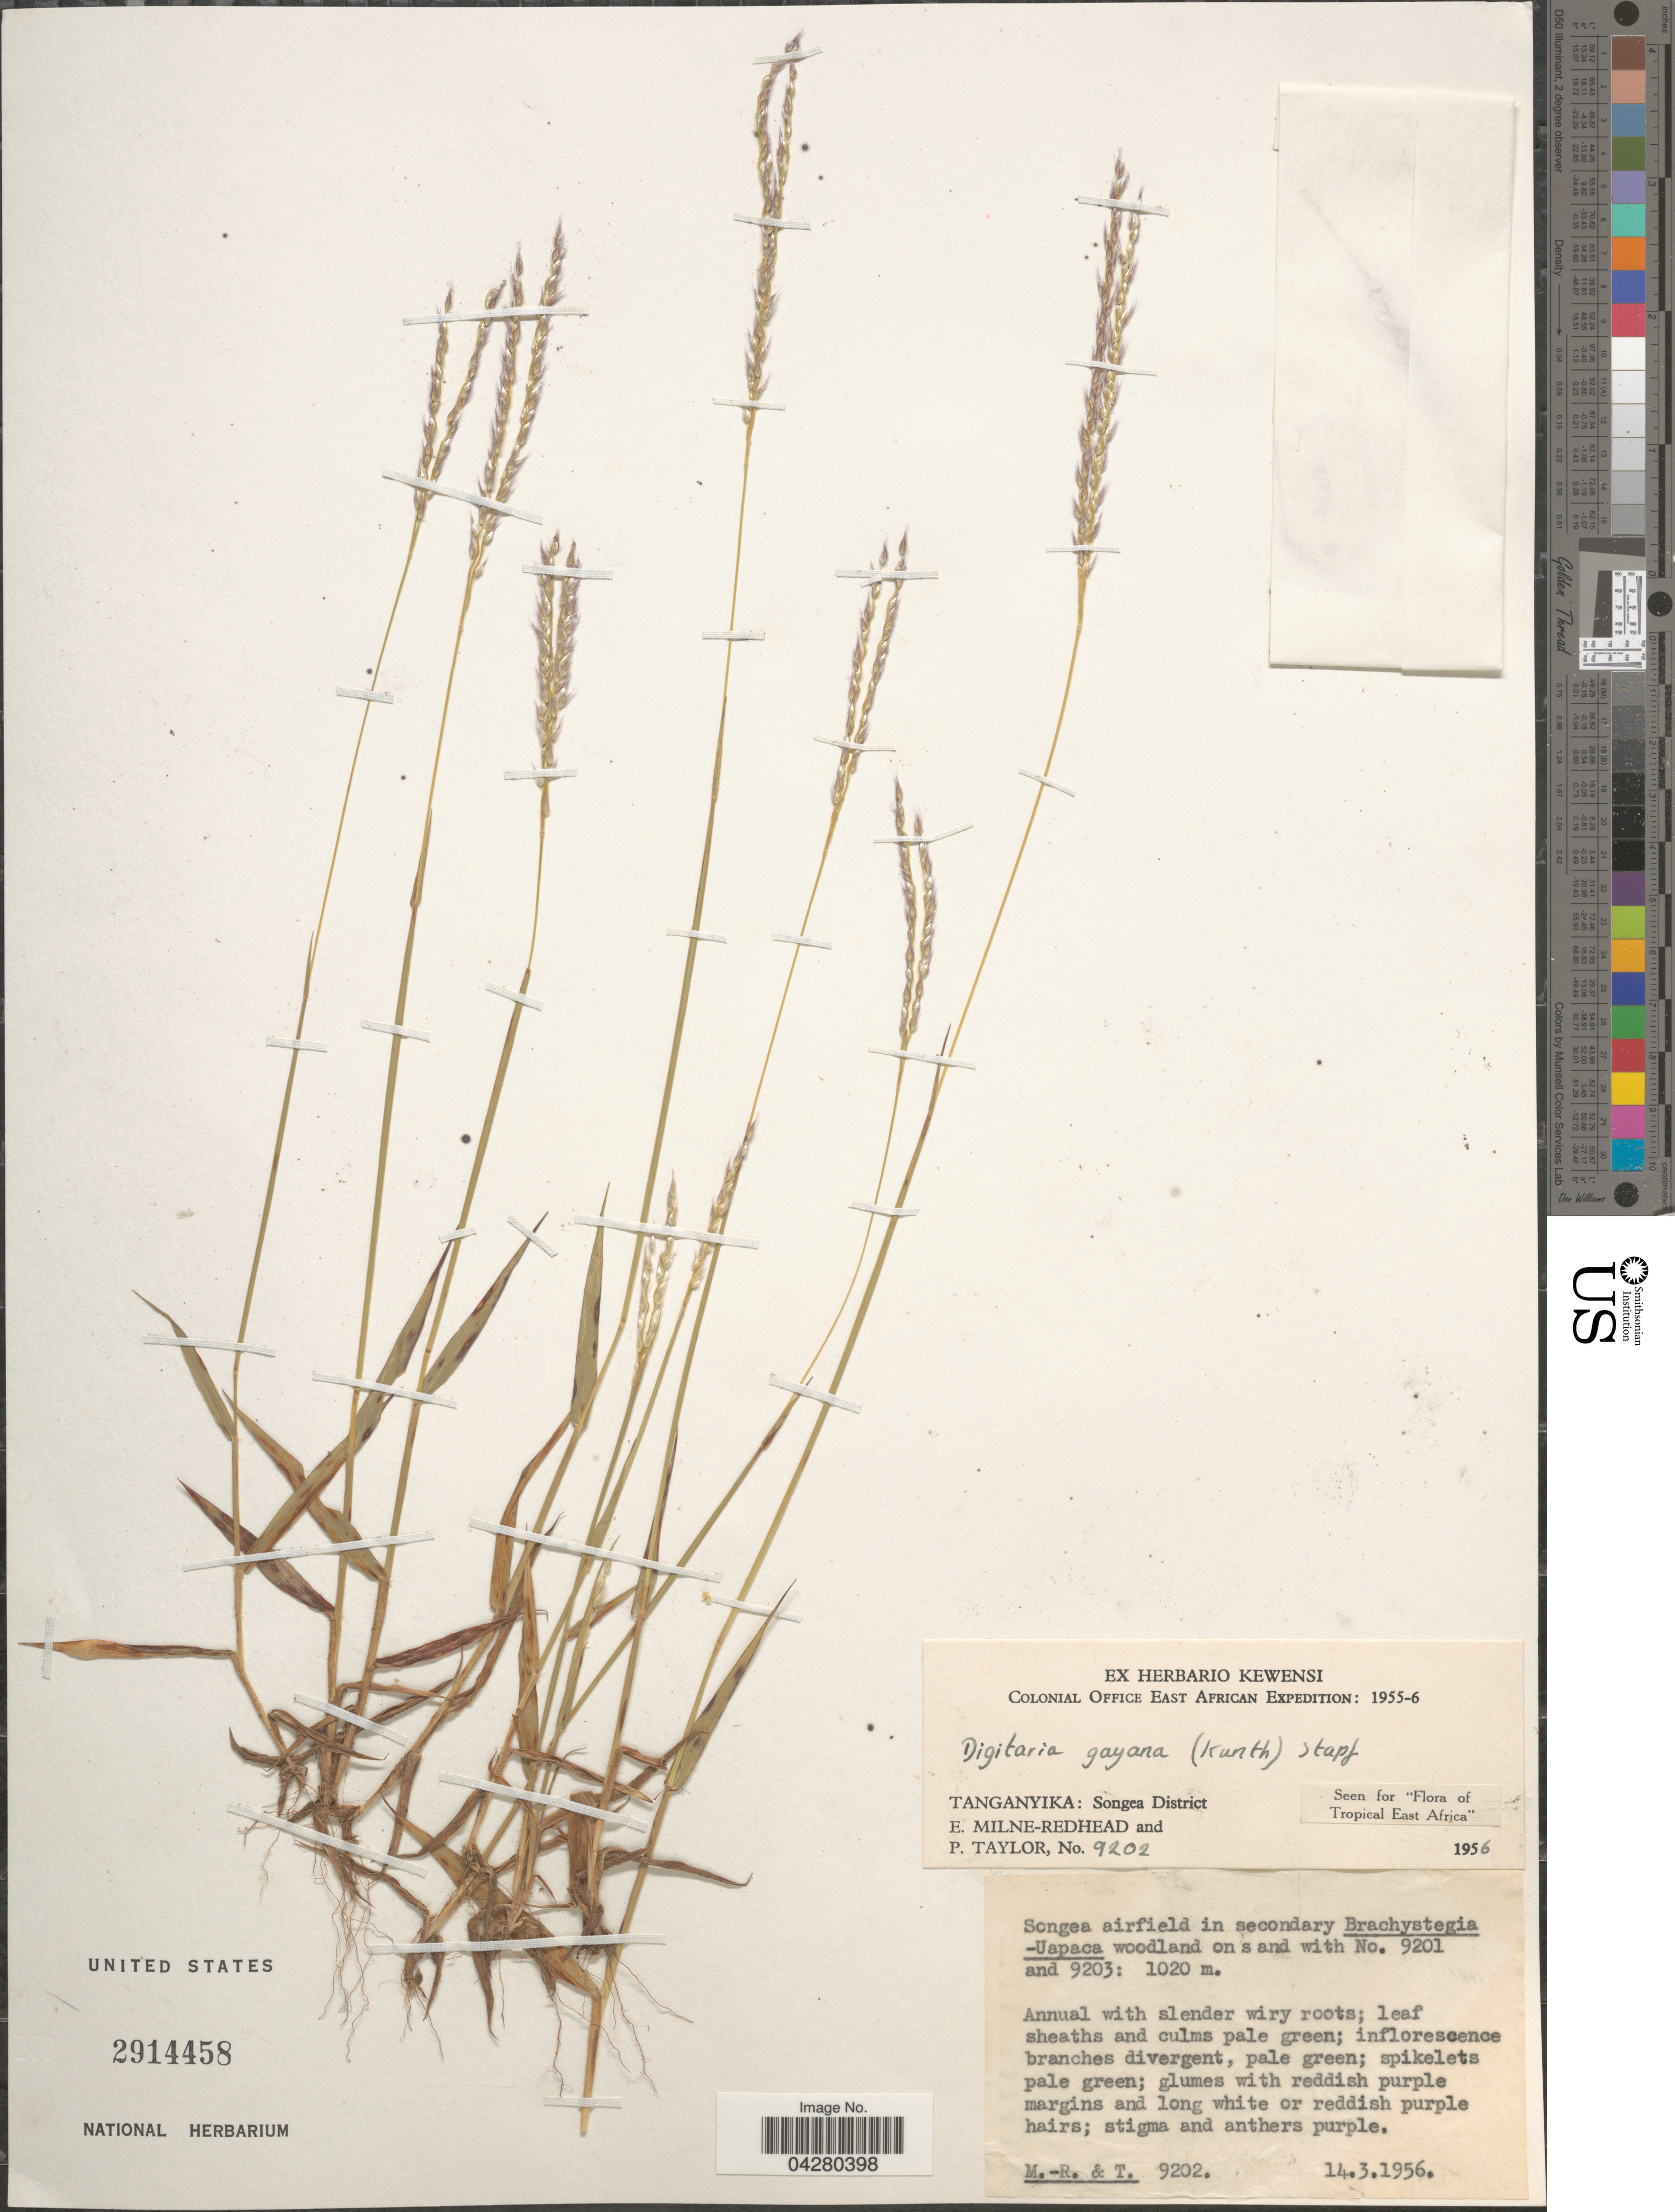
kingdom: Plantae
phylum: Tracheophyta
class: Liliopsida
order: Poales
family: Poaceae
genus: Digitaria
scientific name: Digitaria gayana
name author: (Kunth) Stapf ex A. Chev.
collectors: E. W. Milne-Redhead & P. Taylor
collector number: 9202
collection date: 1956-03-14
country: Tanzania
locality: Colonial Office East African Expedition: 1955-6. Tanganyika: Songea District. Songea airfield in secondary.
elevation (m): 1020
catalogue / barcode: US 2914458